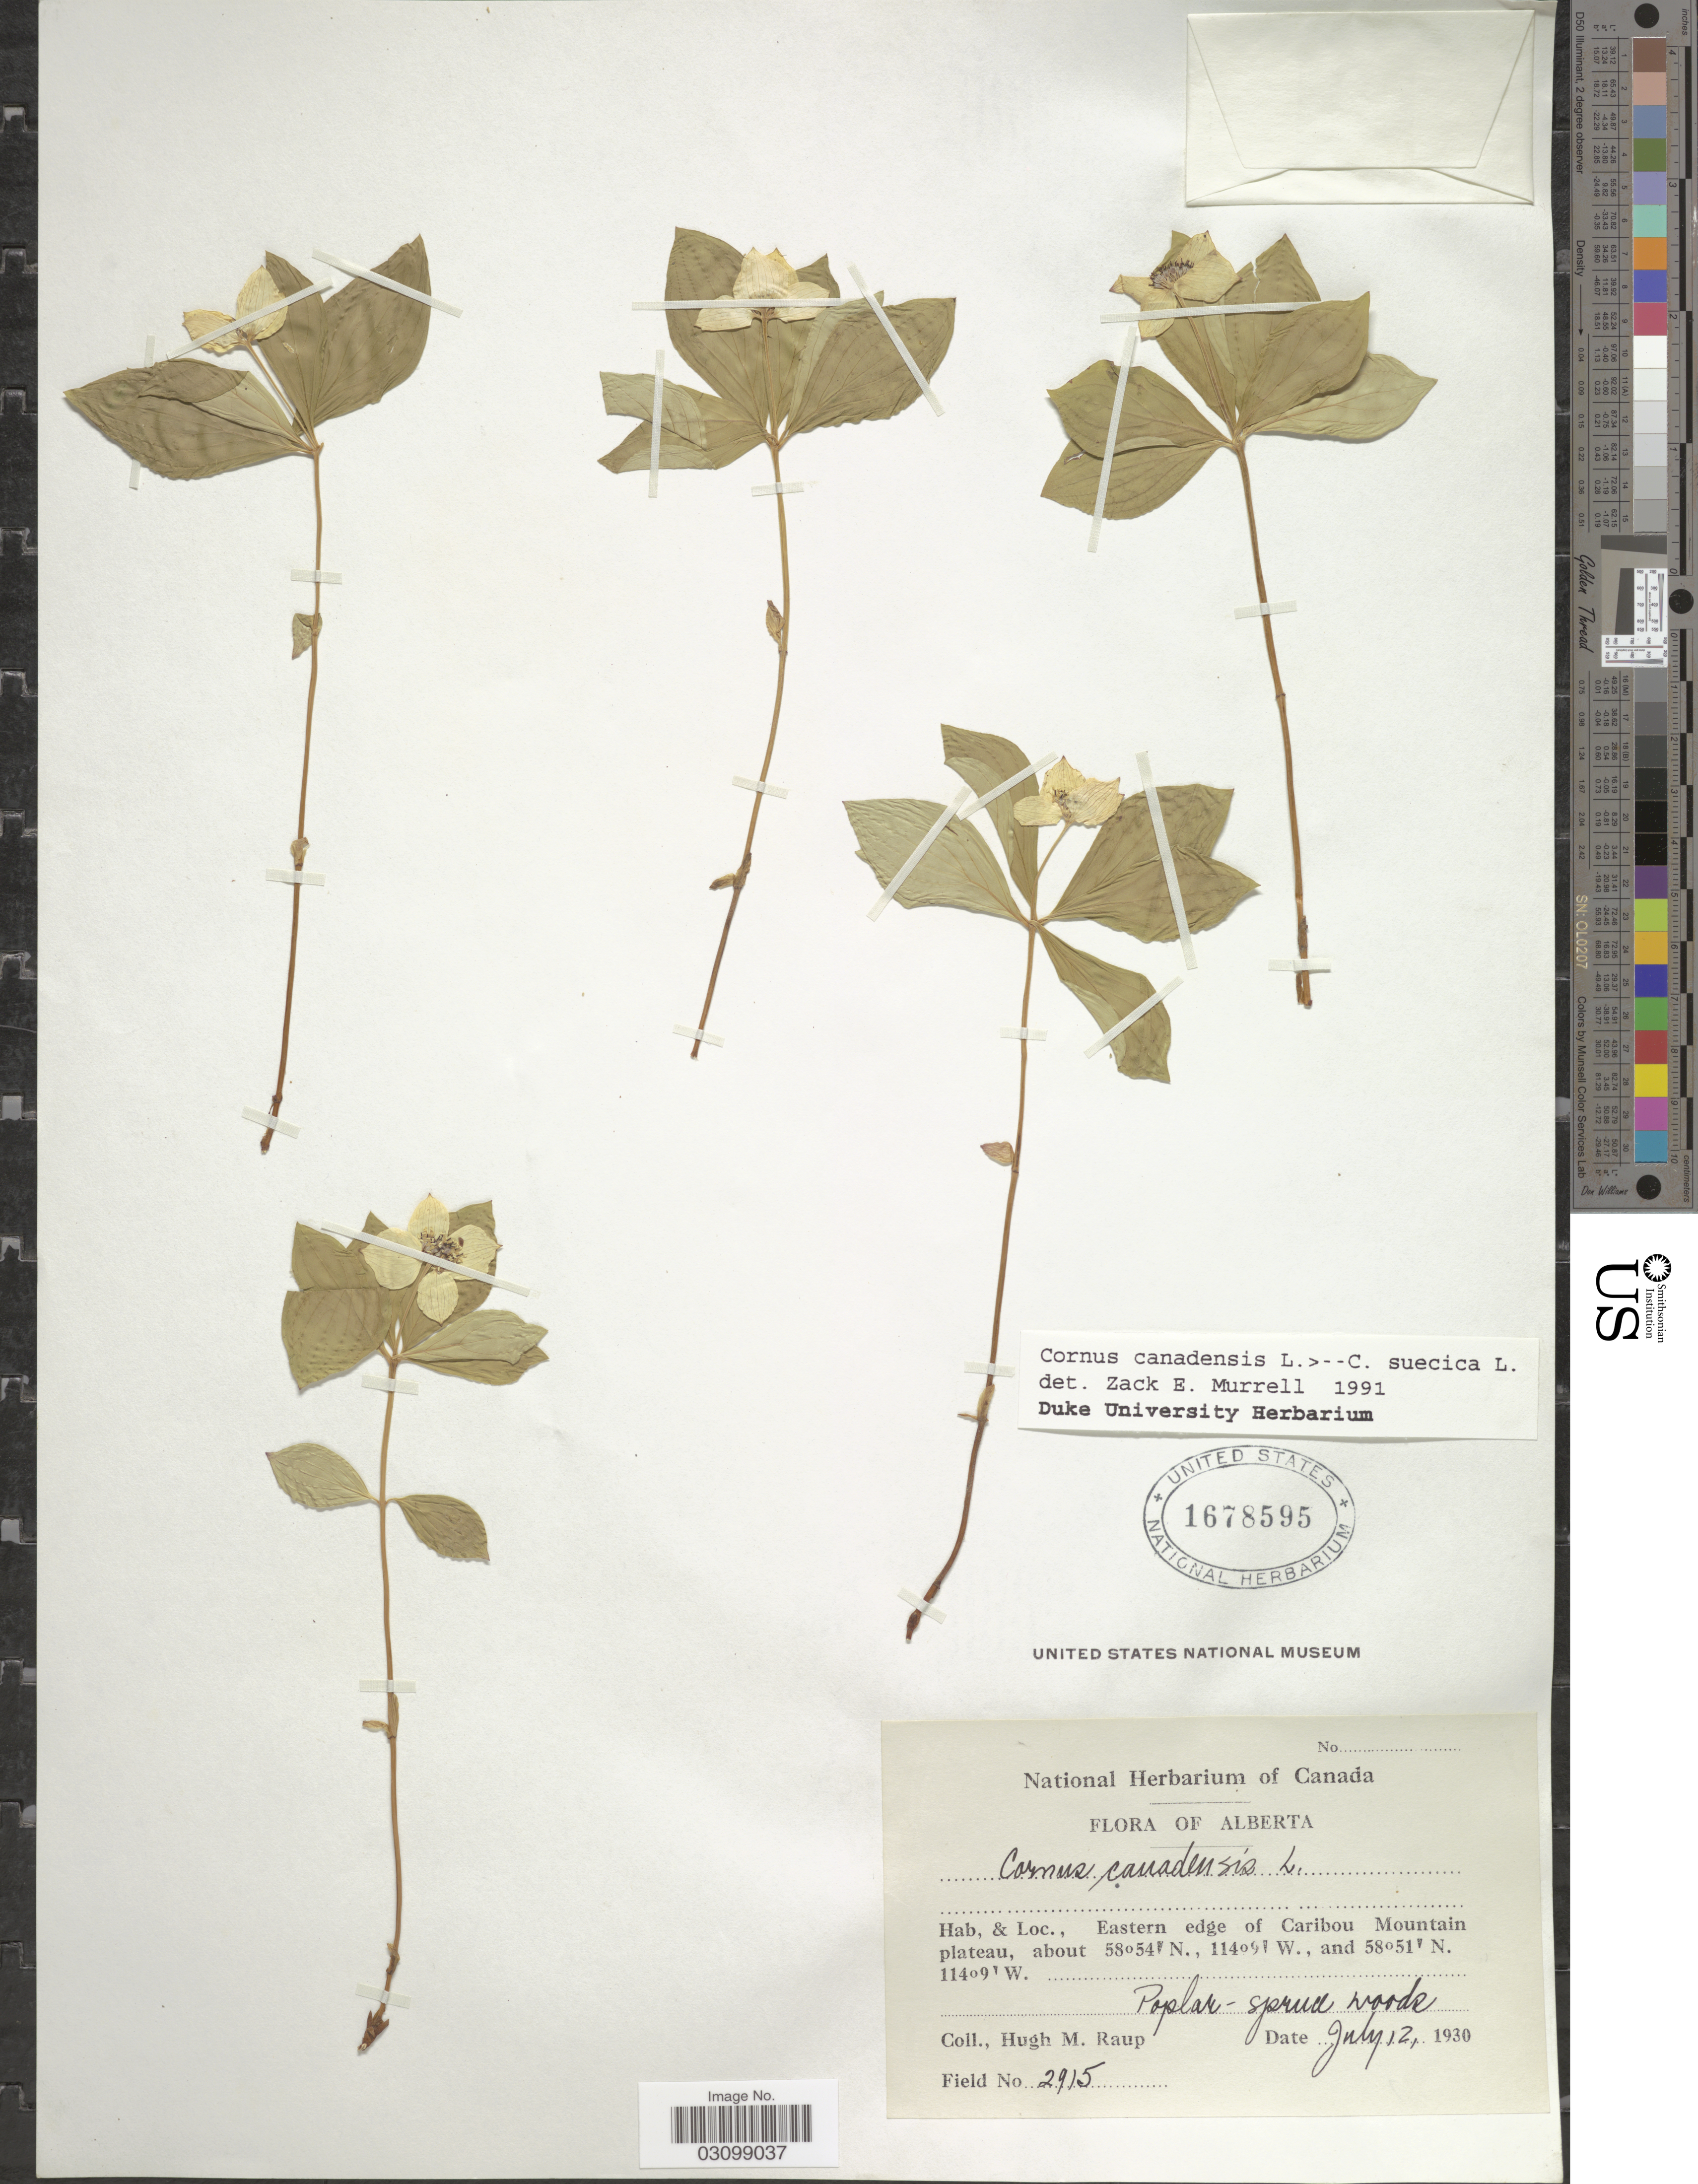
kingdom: Plantae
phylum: Tracheophyta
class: Magnoliopsida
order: Cornales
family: Cornaceae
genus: Cornus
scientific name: Cornus sp.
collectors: H. Raup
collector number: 2915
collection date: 1930-07-12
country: Canada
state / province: Alberta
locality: Eastern edge of Caribou Mountain plateau.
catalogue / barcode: US 1678595